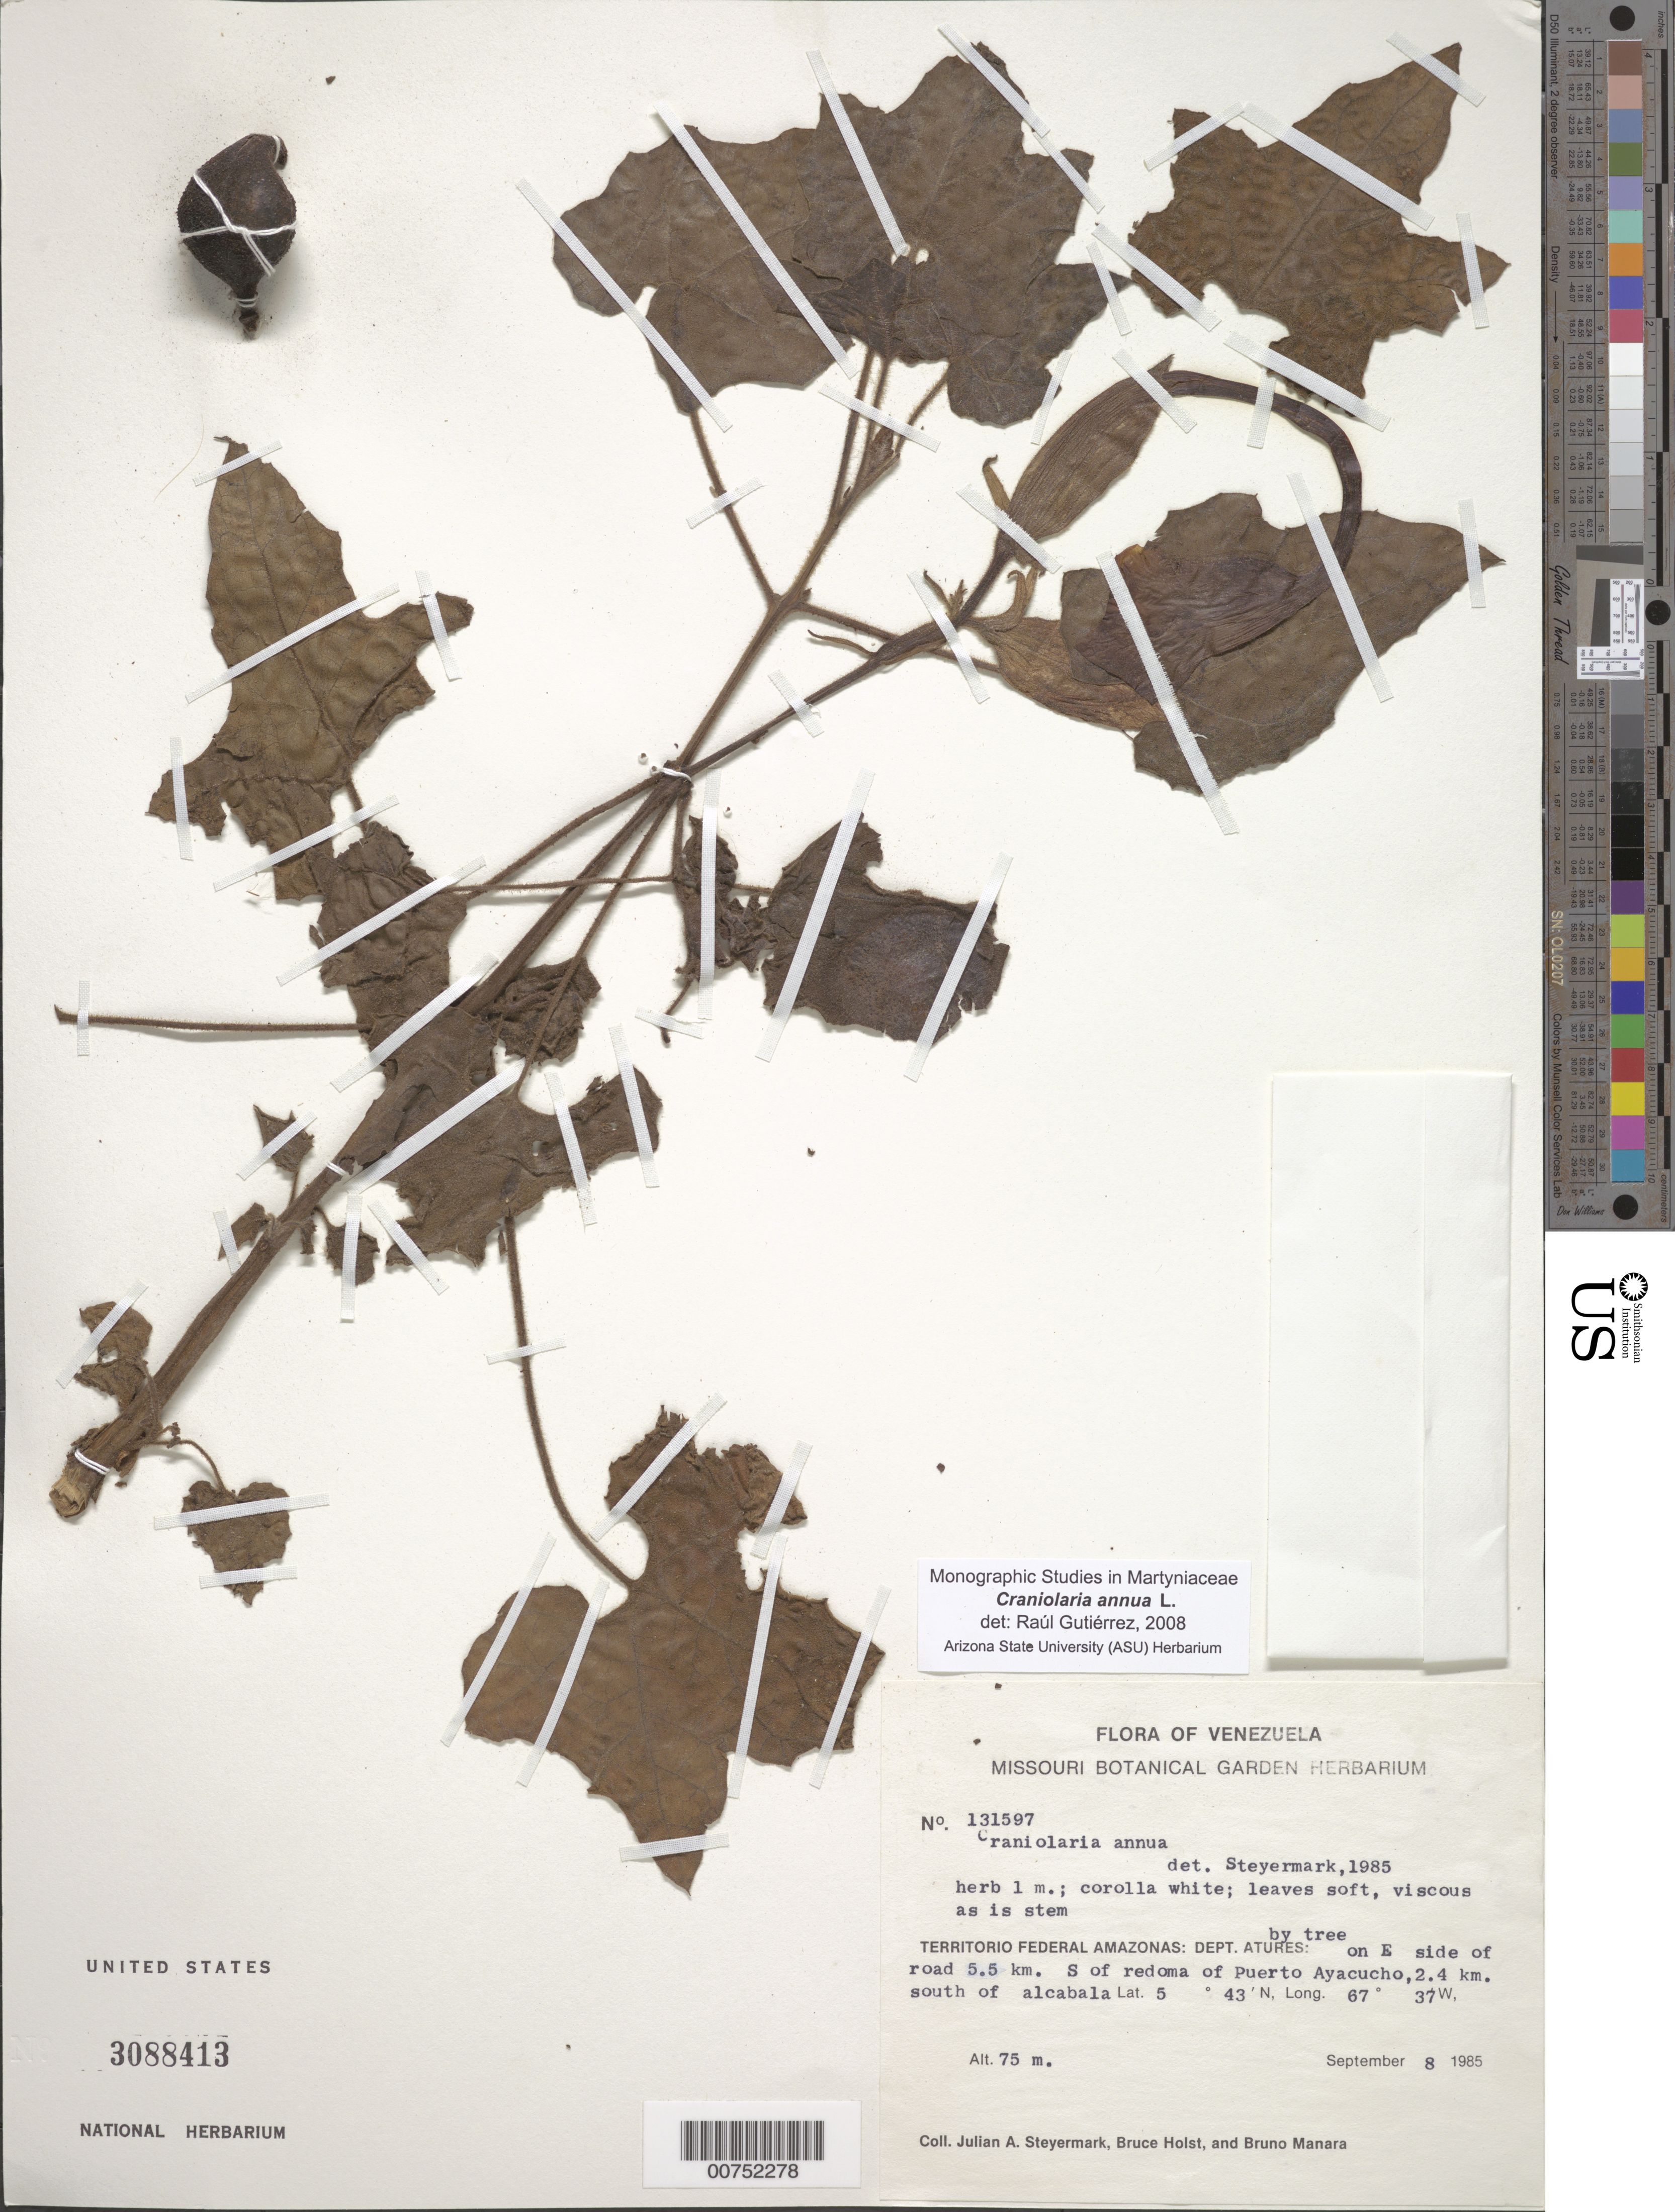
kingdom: Plantae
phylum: Tracheophyta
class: Magnoliopsida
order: Lamiales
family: Martyniaceae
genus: Craniolaria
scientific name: Craniolaria annua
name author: L.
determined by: Steyermark, Julian A., (VEN)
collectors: J. Steyermark, B. Holst & B. Manara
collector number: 131597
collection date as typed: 8-Sep-85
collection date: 1985-09-08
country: Venezuela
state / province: Amazonas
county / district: Atures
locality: Puerto Ayacucho, 5.5 km S of redoma, 2.4 km S of Alcabala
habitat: By tree on E side of road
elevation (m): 75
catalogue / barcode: US 3088413